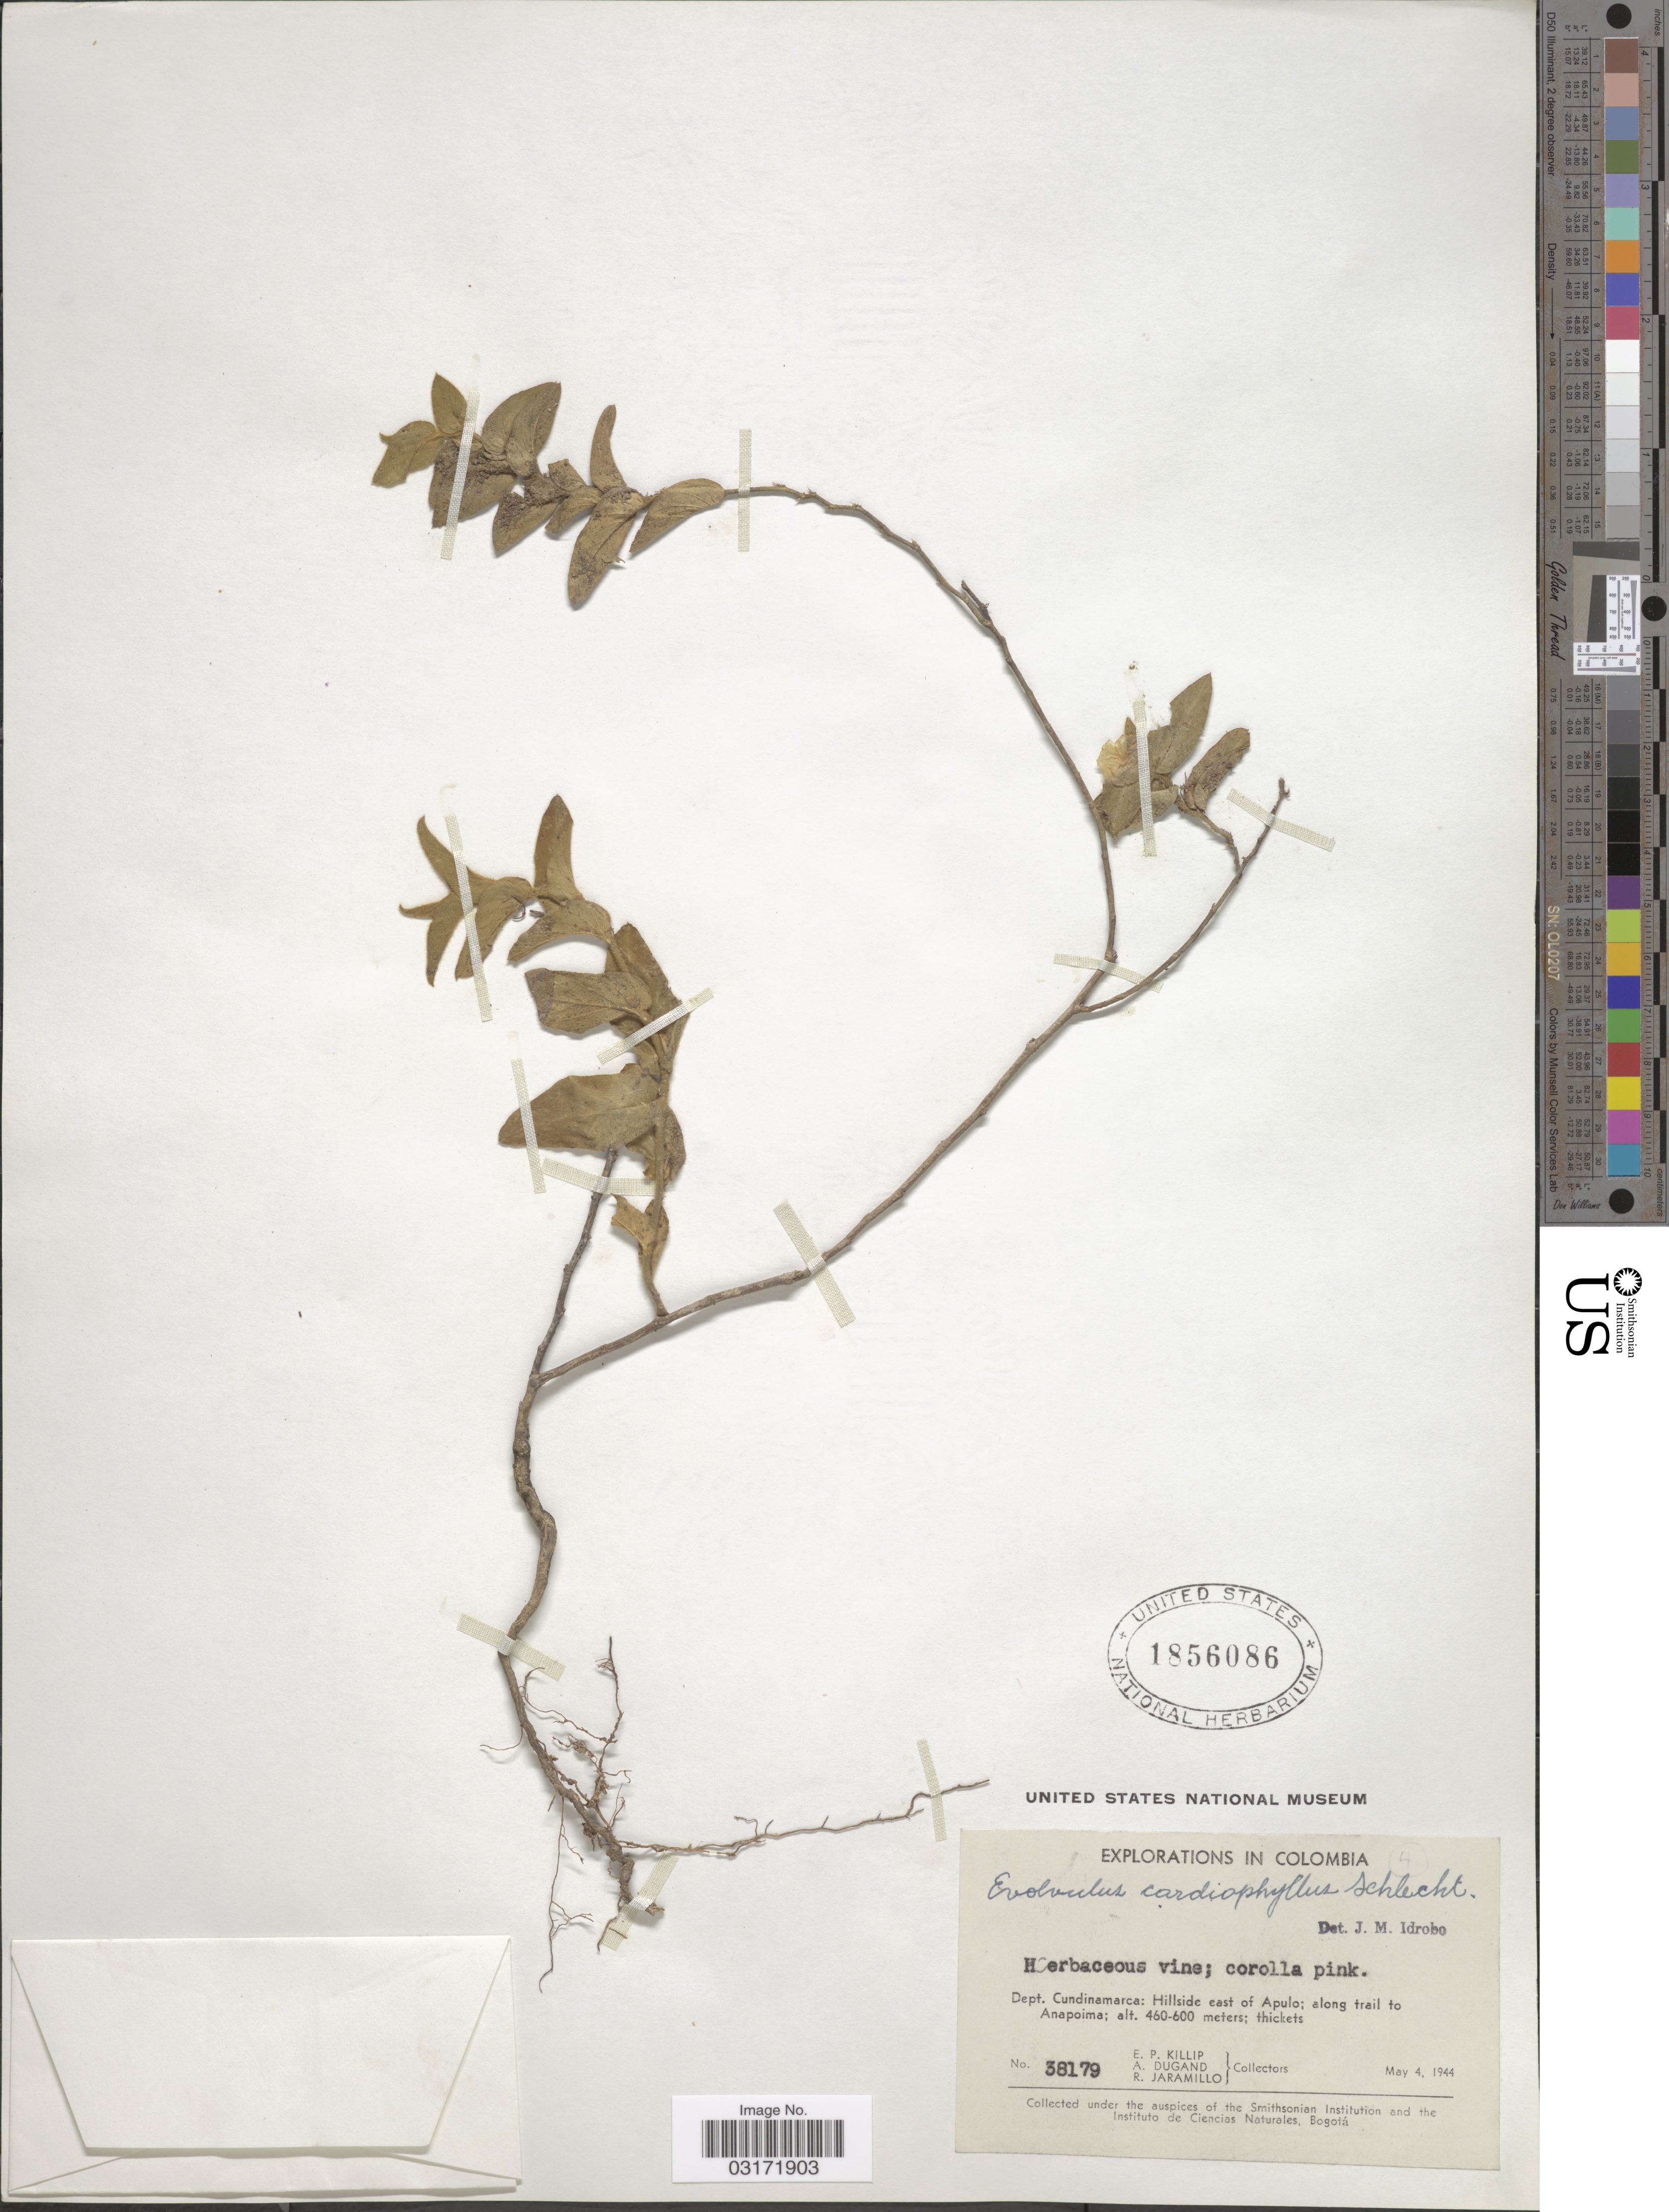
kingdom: Plantae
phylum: Tracheophyta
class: Magnoliopsida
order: Solanales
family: Convolvulaceae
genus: Evolvulus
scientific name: Evolvulus cardiophyllus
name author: Schltdl.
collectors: E. P. Killip, A. Dugand & R. Jaramillo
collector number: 38179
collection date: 1944-05-04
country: Colombia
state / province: Cundinamarca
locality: Dept. Cundinamarca: Hillside east of Apulo; along trail to Anapoima.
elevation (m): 460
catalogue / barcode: US 1856086